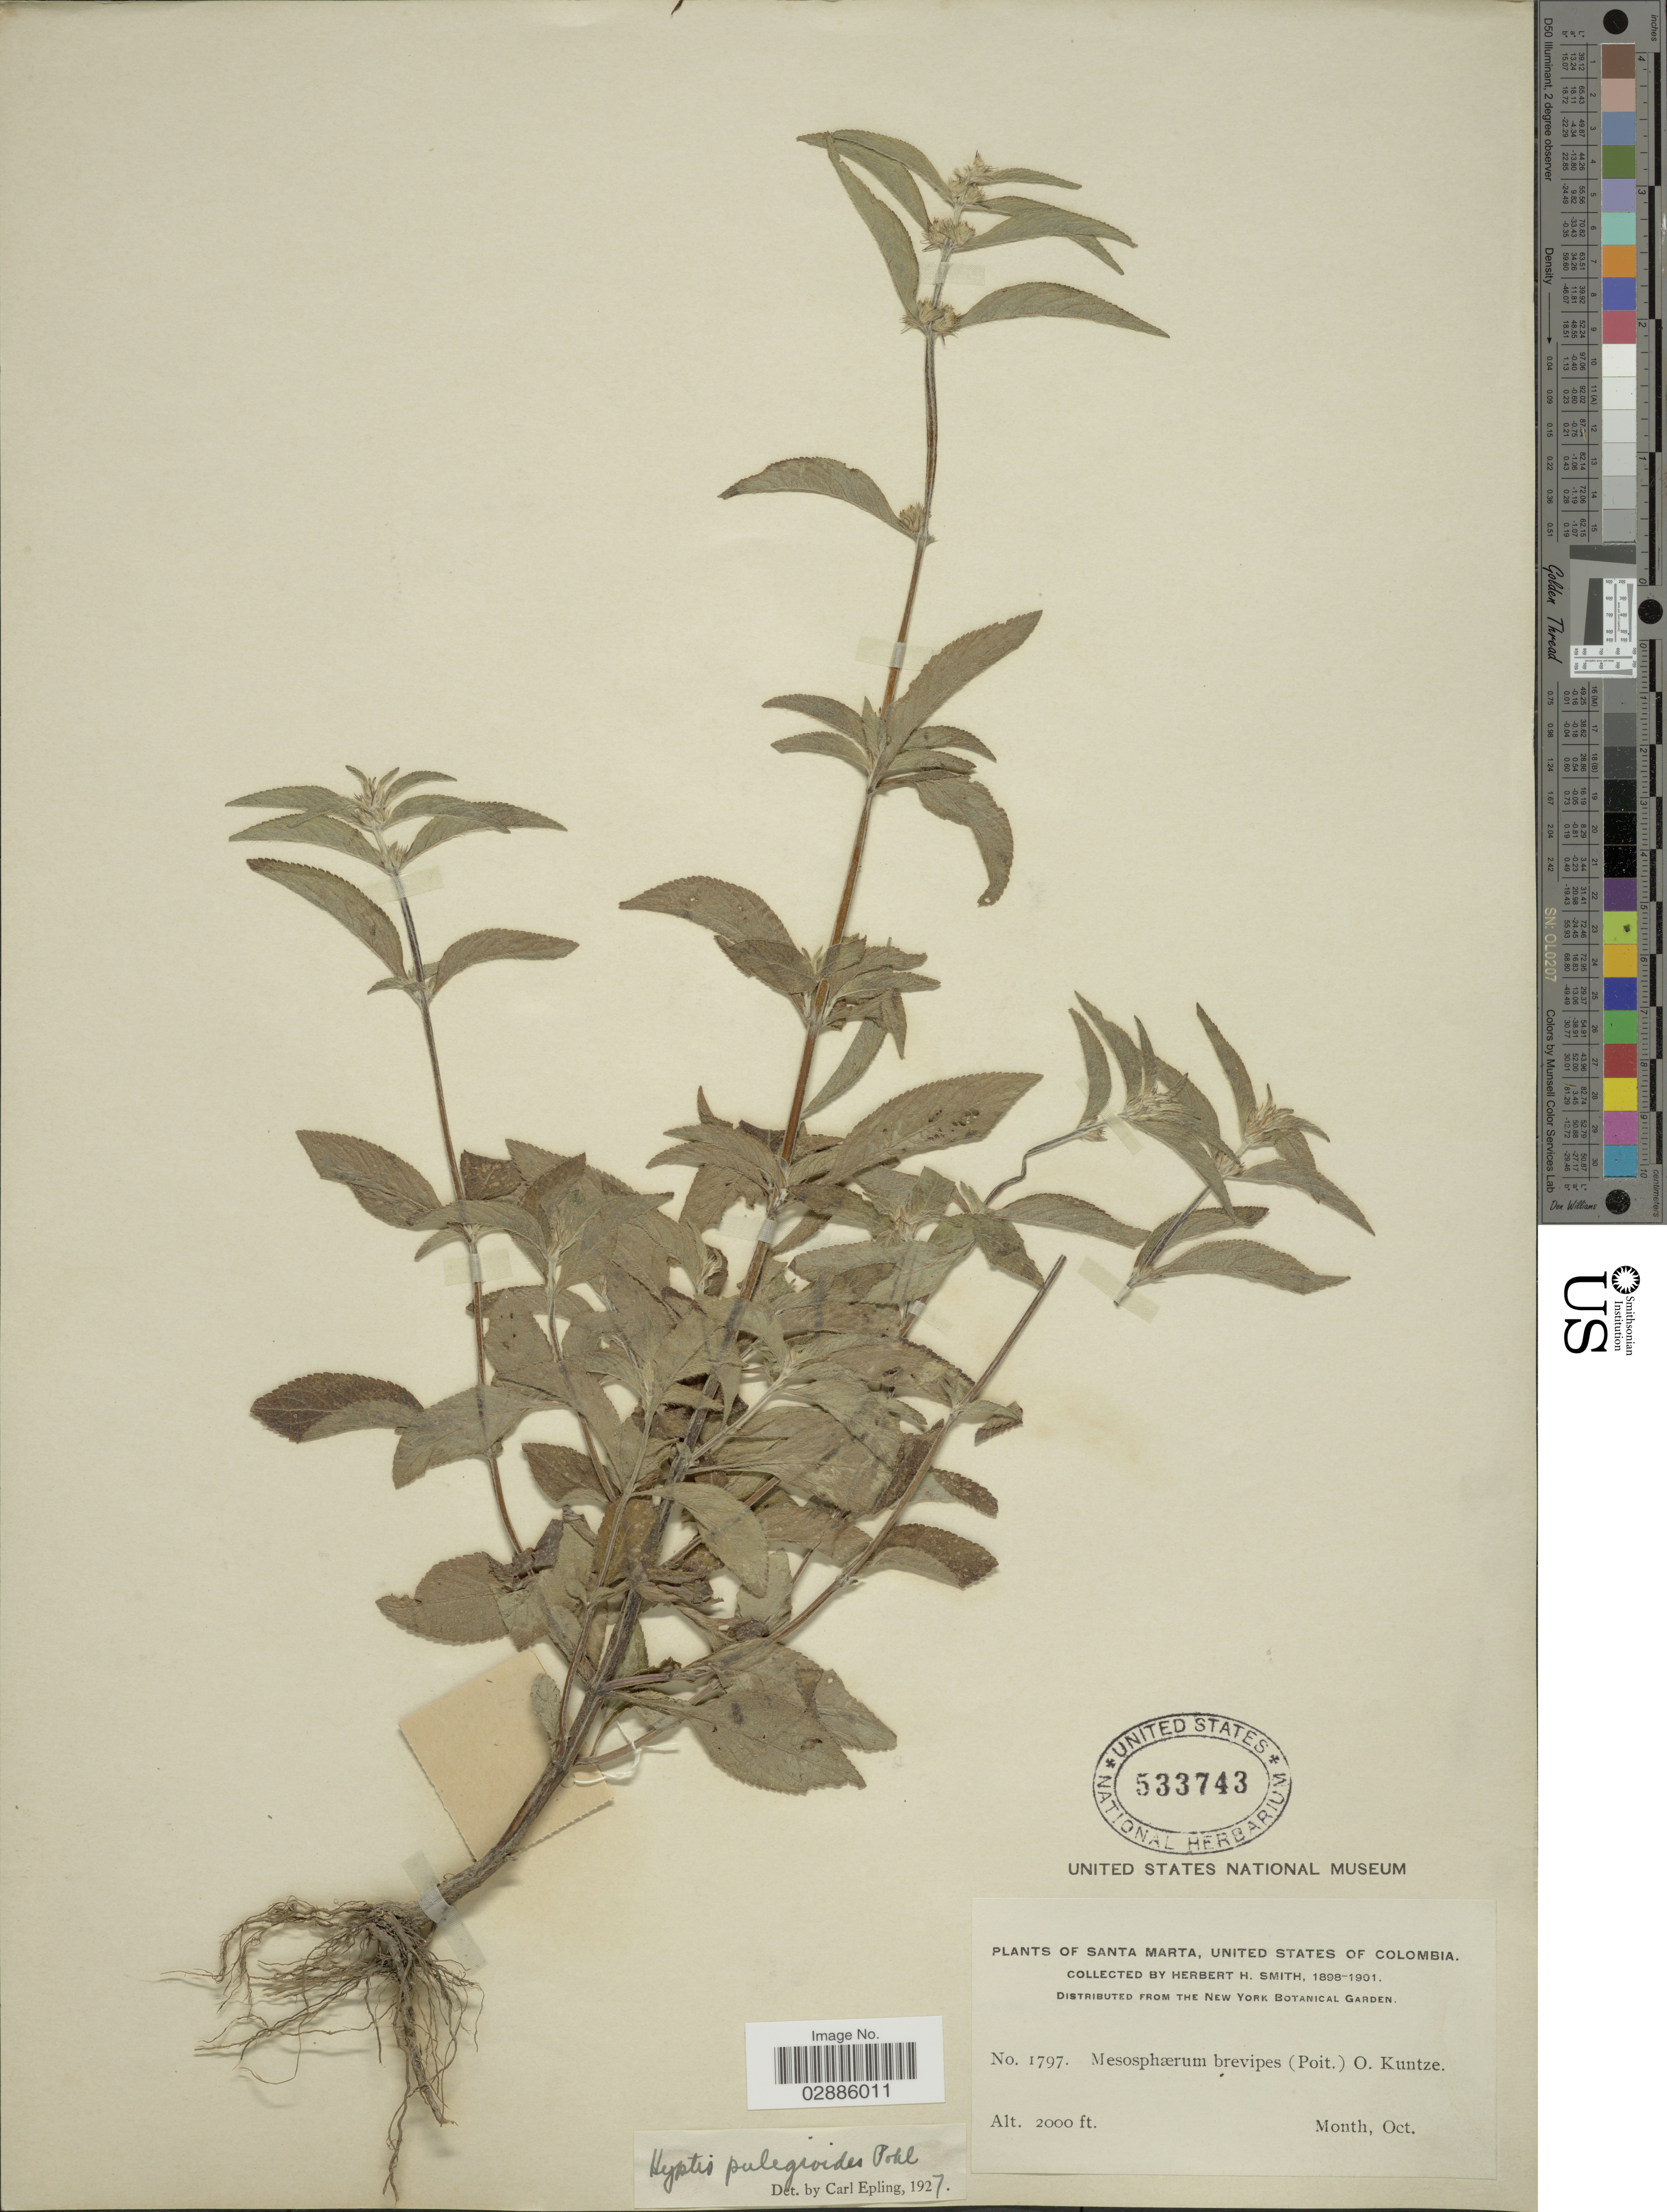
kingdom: Plantae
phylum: Tracheophyta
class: Magnoliopsida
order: Lamiales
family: Lamiaceae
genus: Hyptis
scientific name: Hyptis pulegioides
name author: Pohl ex Benth.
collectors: Herbert H. Smith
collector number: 1797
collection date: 1898-10/1901-10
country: Colombia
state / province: Magdalena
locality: Santa Marta, United States of Colombia.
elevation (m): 610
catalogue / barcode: US 533743